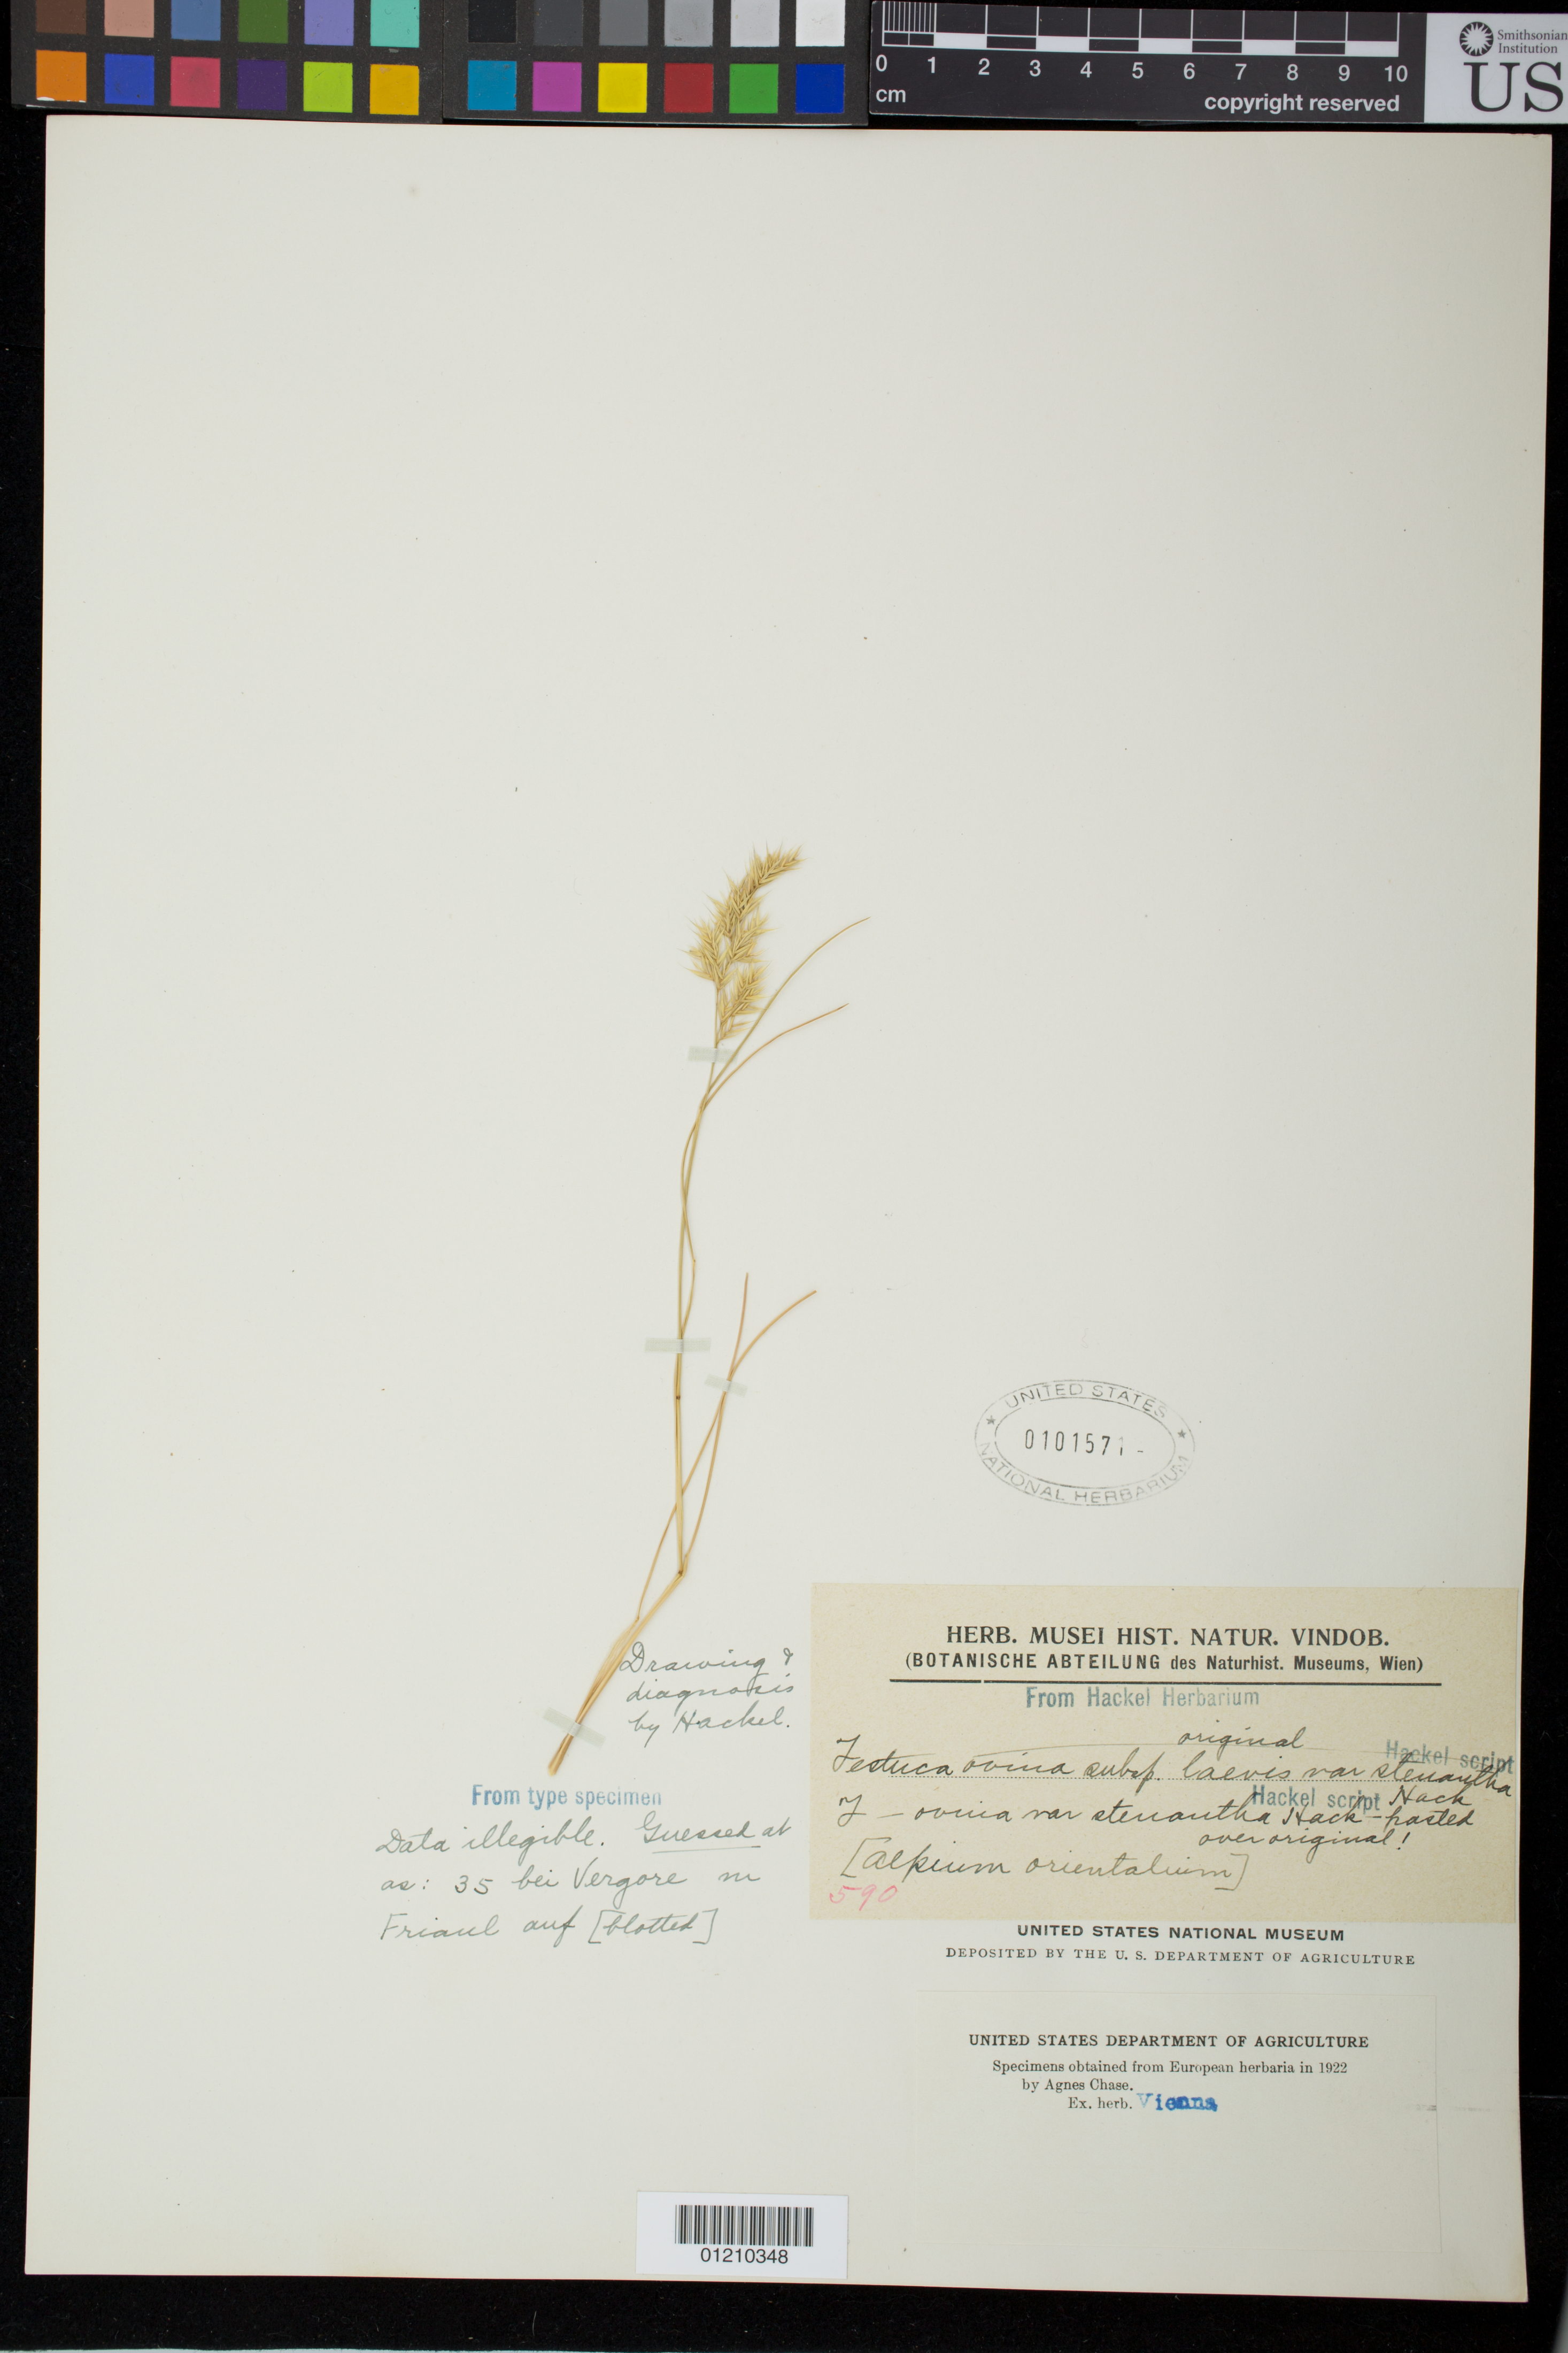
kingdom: Plantae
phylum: Tracheophyta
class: Liliopsida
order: Poales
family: Poaceae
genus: Festuca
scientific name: Festuca ovina var. stenantha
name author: Hack.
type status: Type Collection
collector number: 590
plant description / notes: Fragmentary material of type specimen ex herb. Vienna.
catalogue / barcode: US 101571